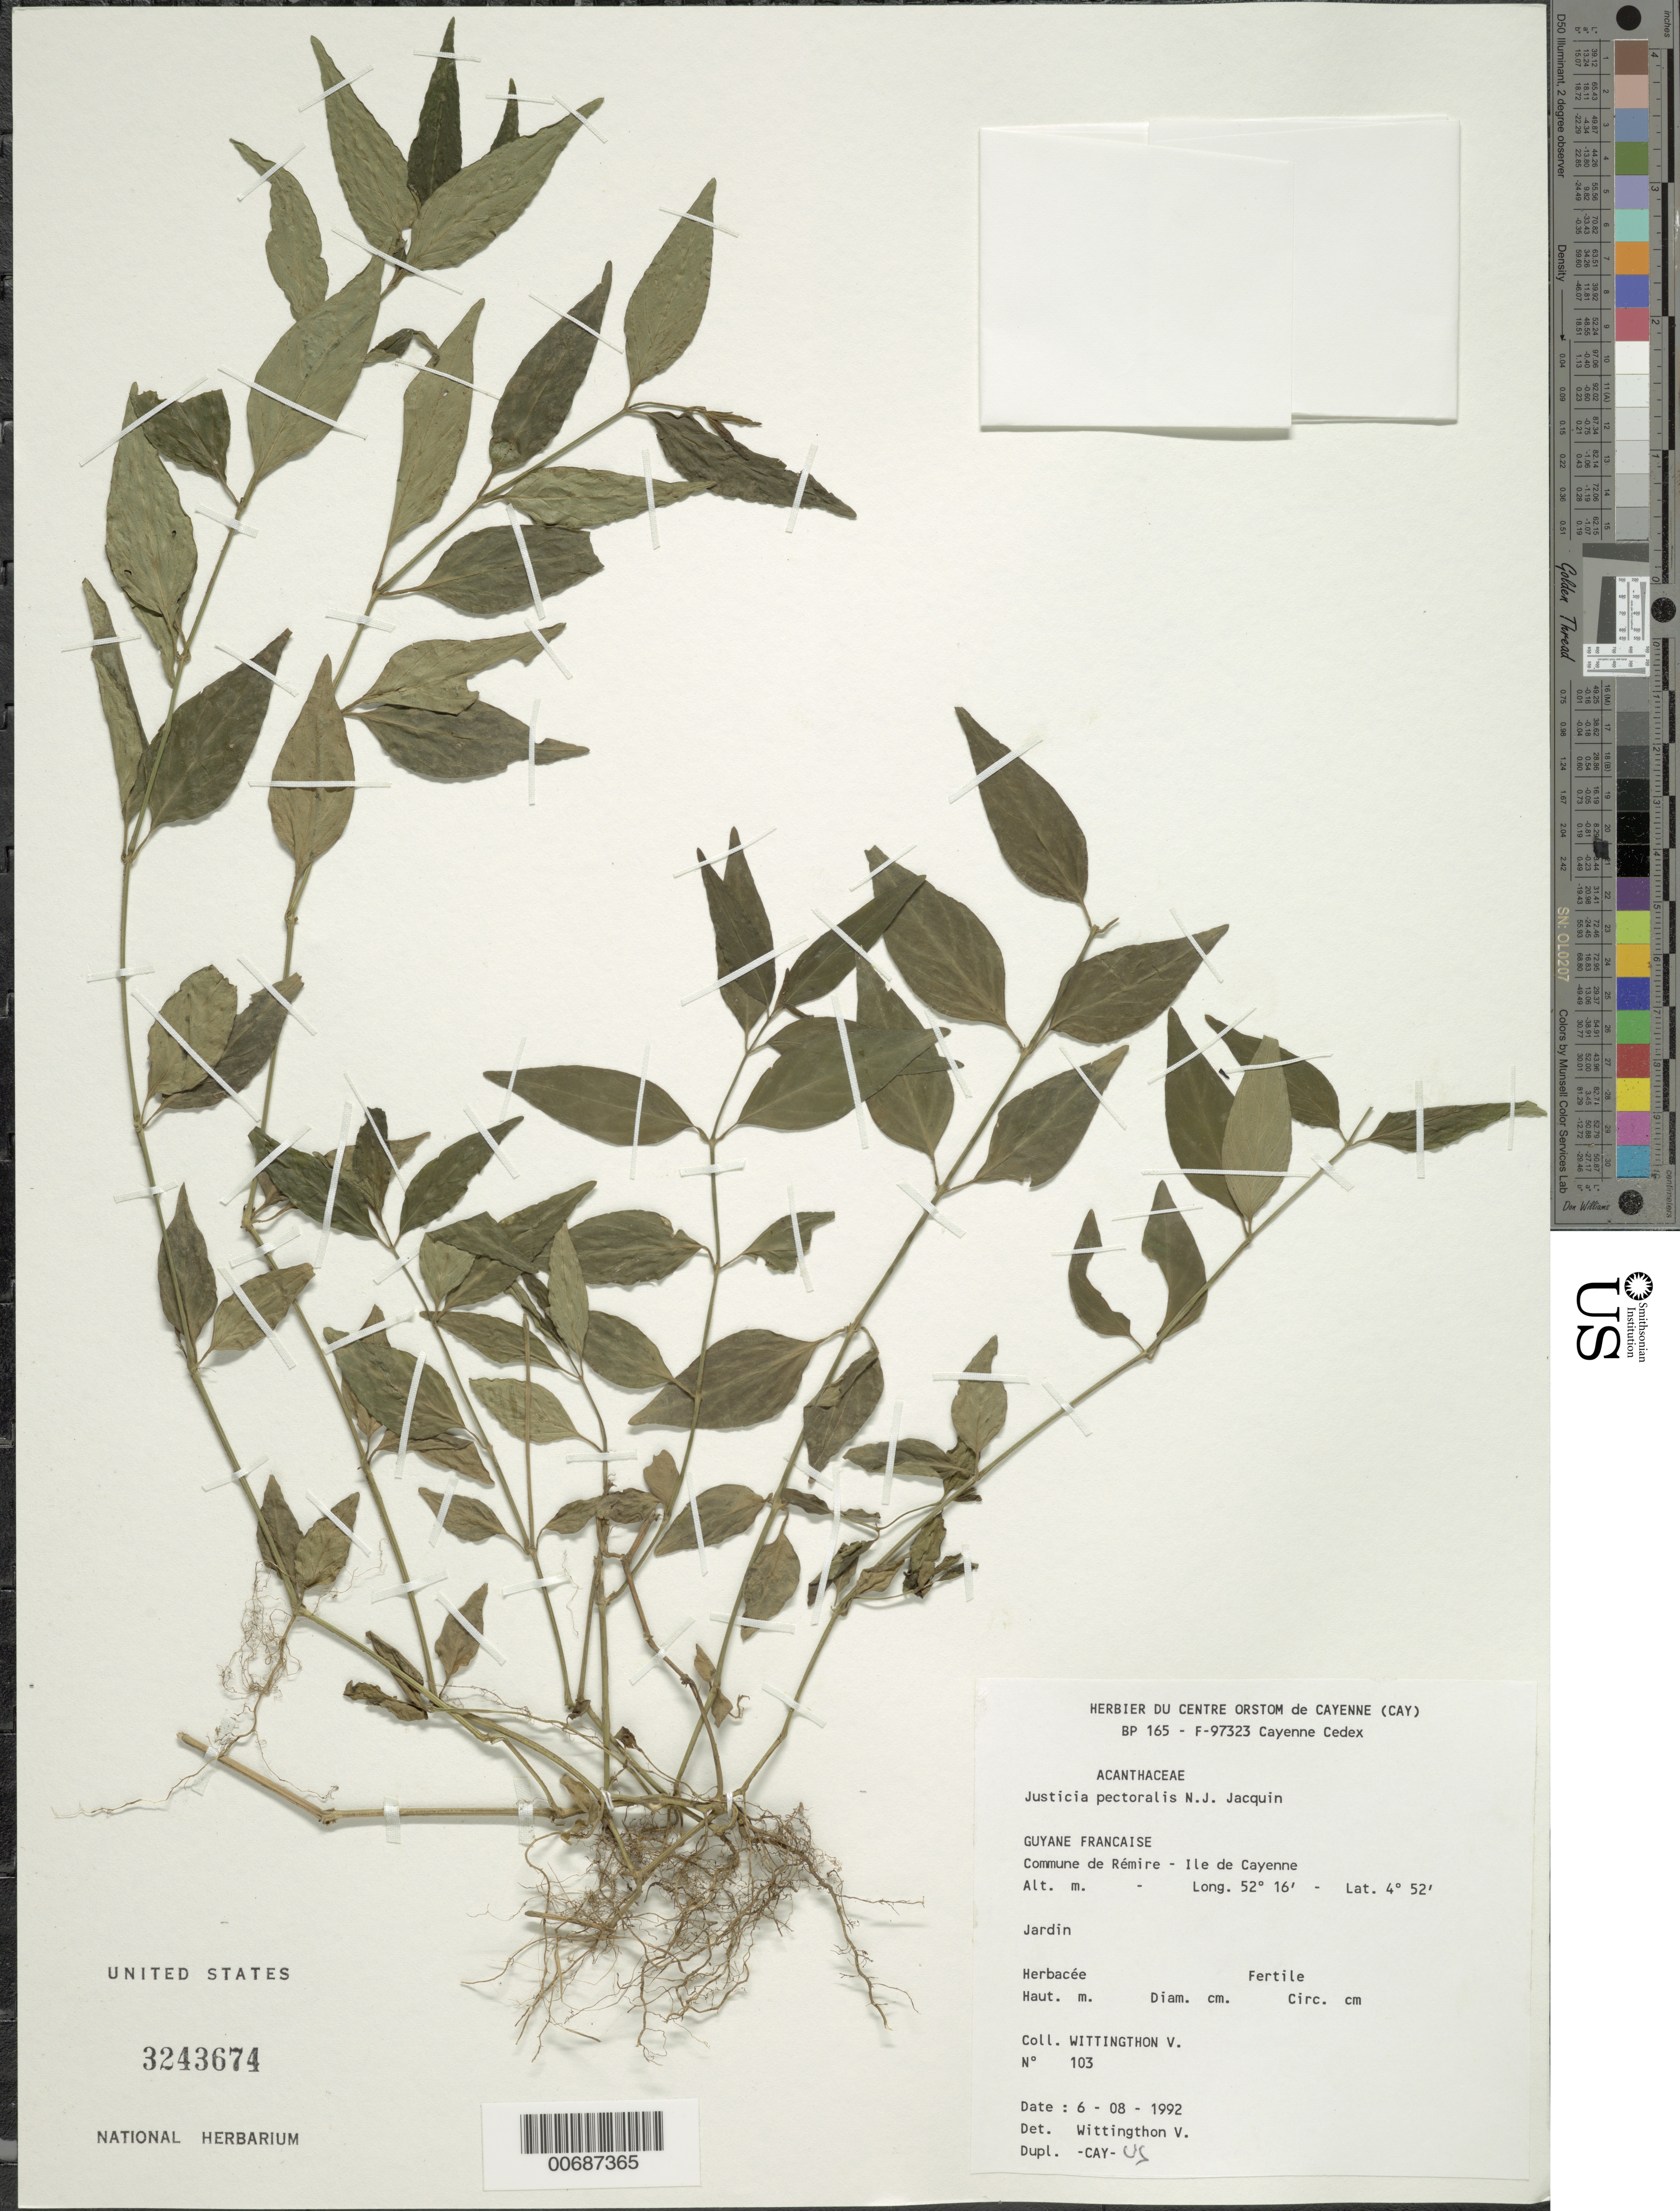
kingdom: Plantae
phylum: Tracheophyta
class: Magnoliopsida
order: Lamiales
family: Acanthaceae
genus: Justicia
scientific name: Justicia pectoralis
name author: Jacq.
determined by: Wittingthon, V.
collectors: V. Wittingthon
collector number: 103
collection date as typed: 6-Aug-92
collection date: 1992-08-06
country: French Guiana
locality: Commune de Rémire, Ile de Cayenne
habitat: Garden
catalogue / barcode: US 3243674